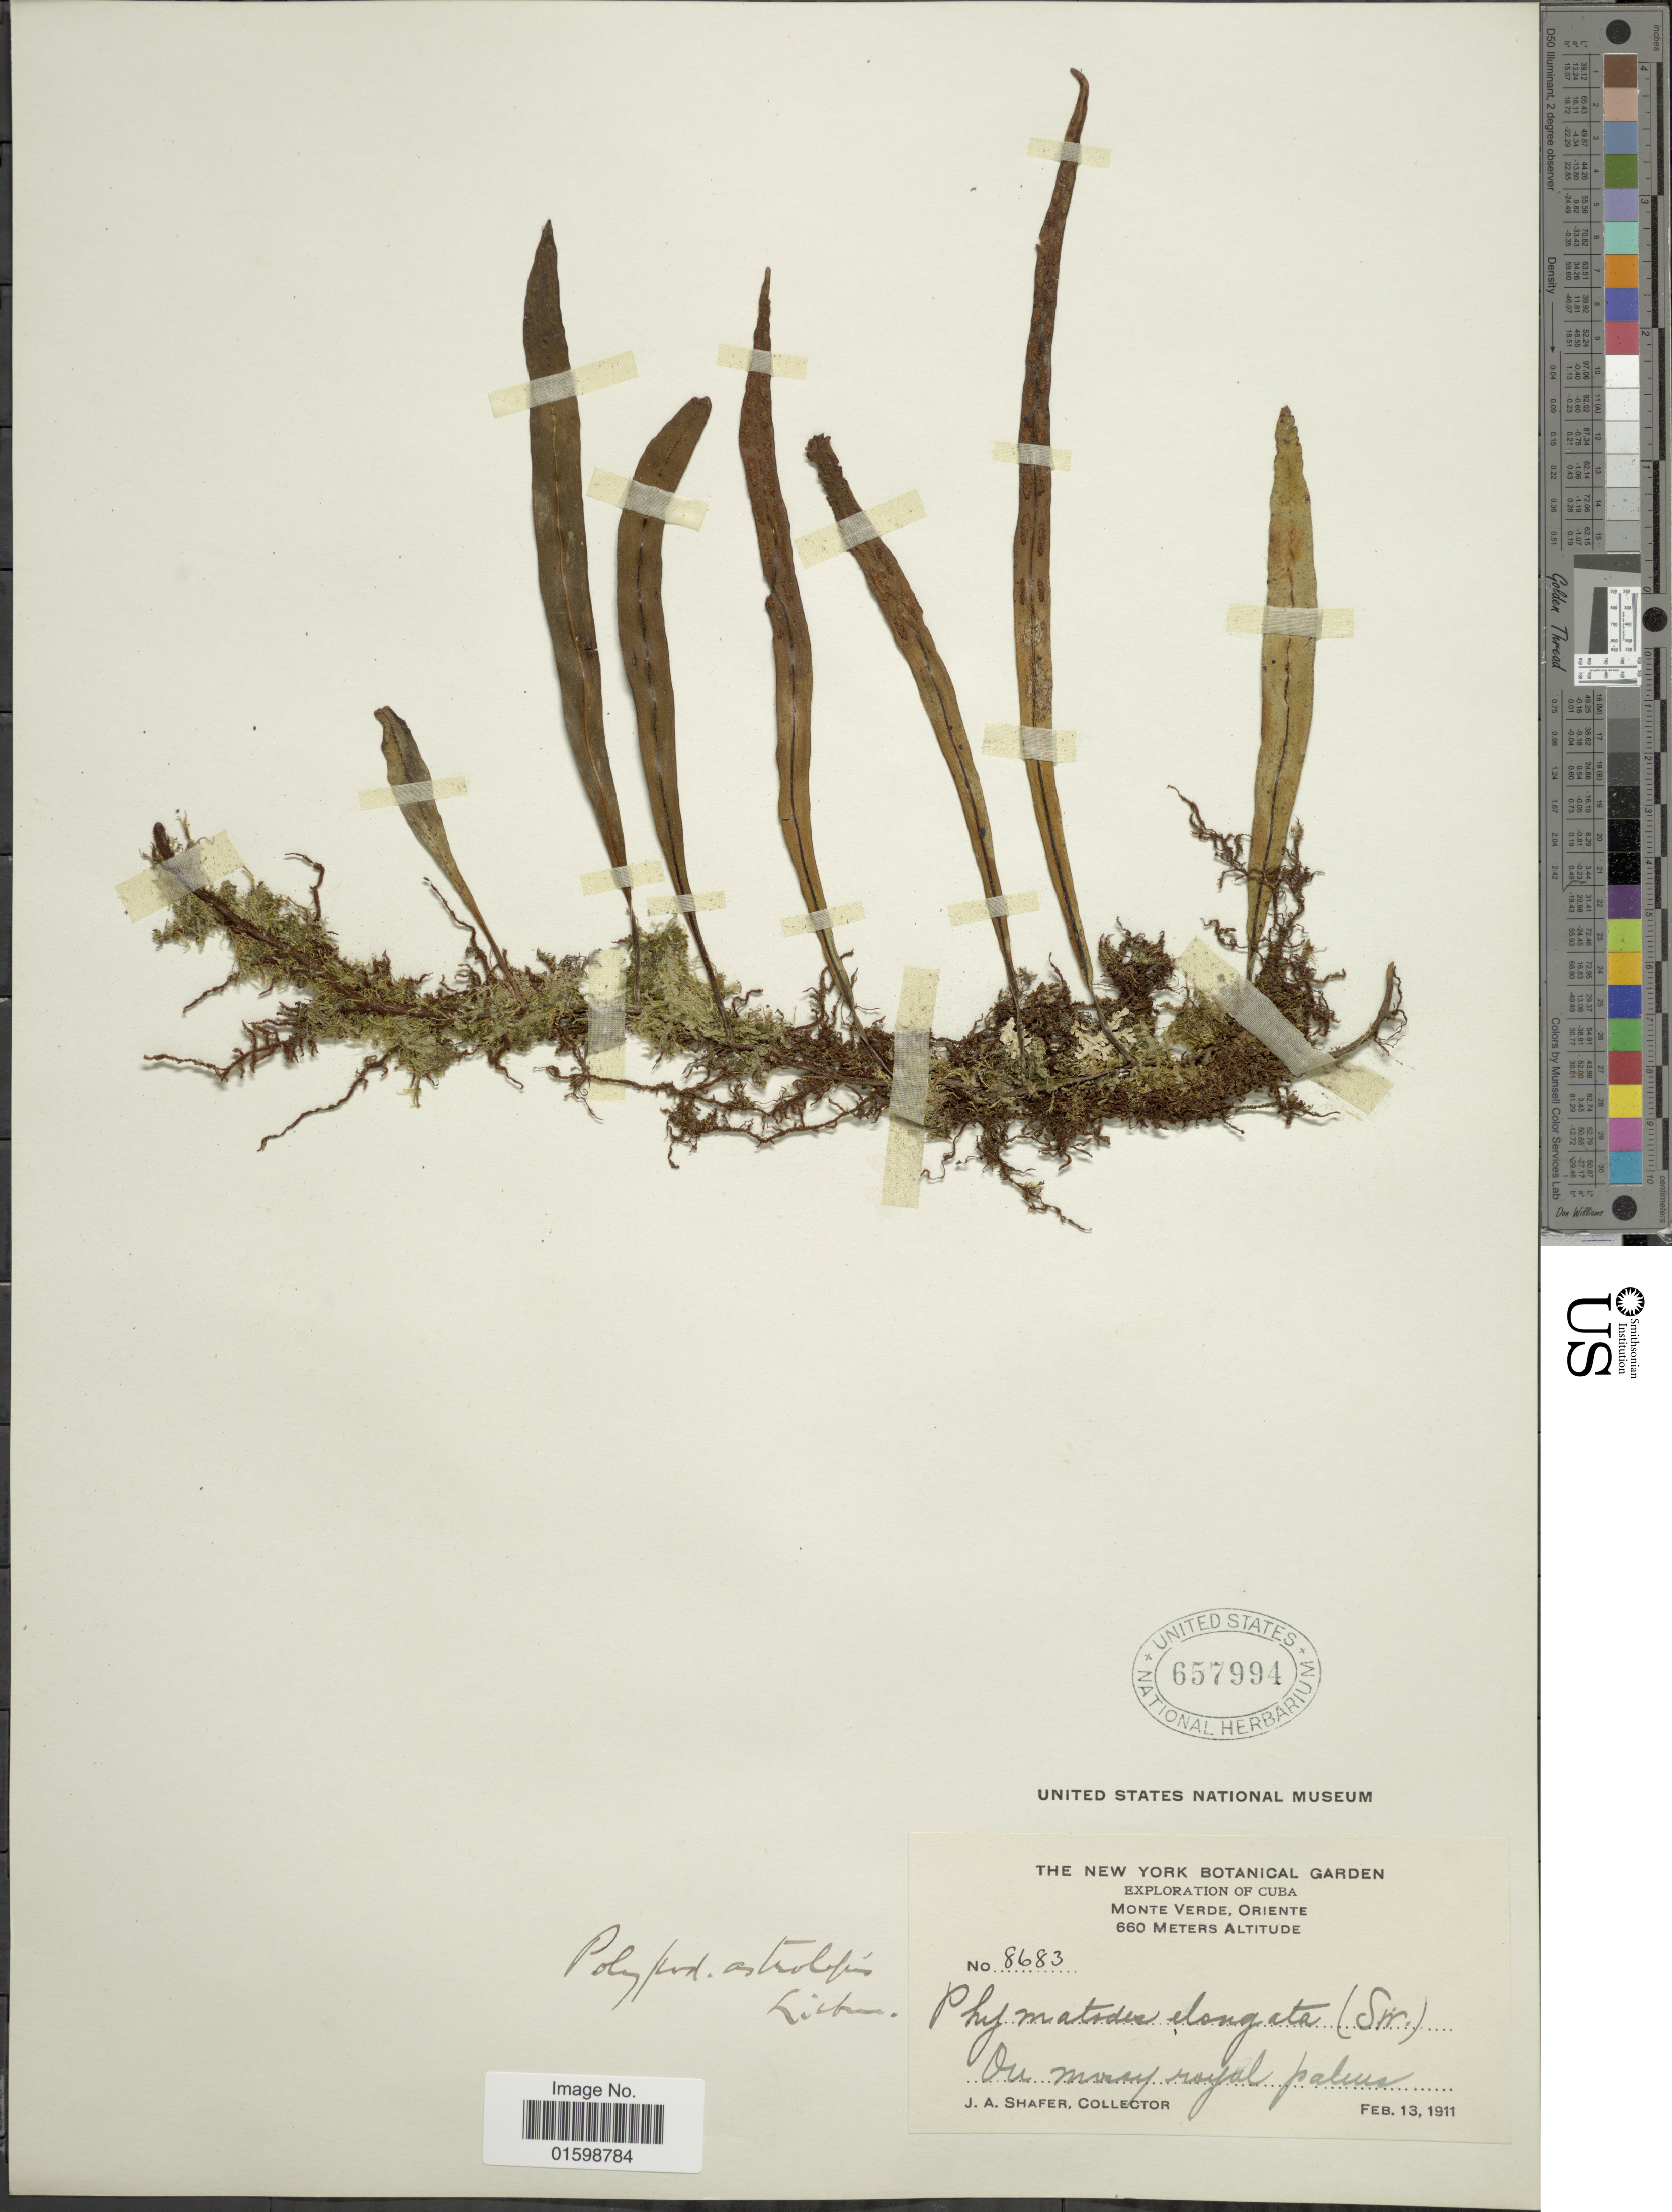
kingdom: Plantae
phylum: Tracheophyta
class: Polypodiopsida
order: Polypodiales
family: Polypodiaceae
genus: Pleopeltis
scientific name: Pleopeltis astrolepis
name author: (Liebm.) E. Fourn.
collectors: J. A. Shafer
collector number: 8683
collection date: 1911-02-13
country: Cuba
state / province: Oriente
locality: Monte verde, on mossy royal palus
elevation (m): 660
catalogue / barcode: US 657994